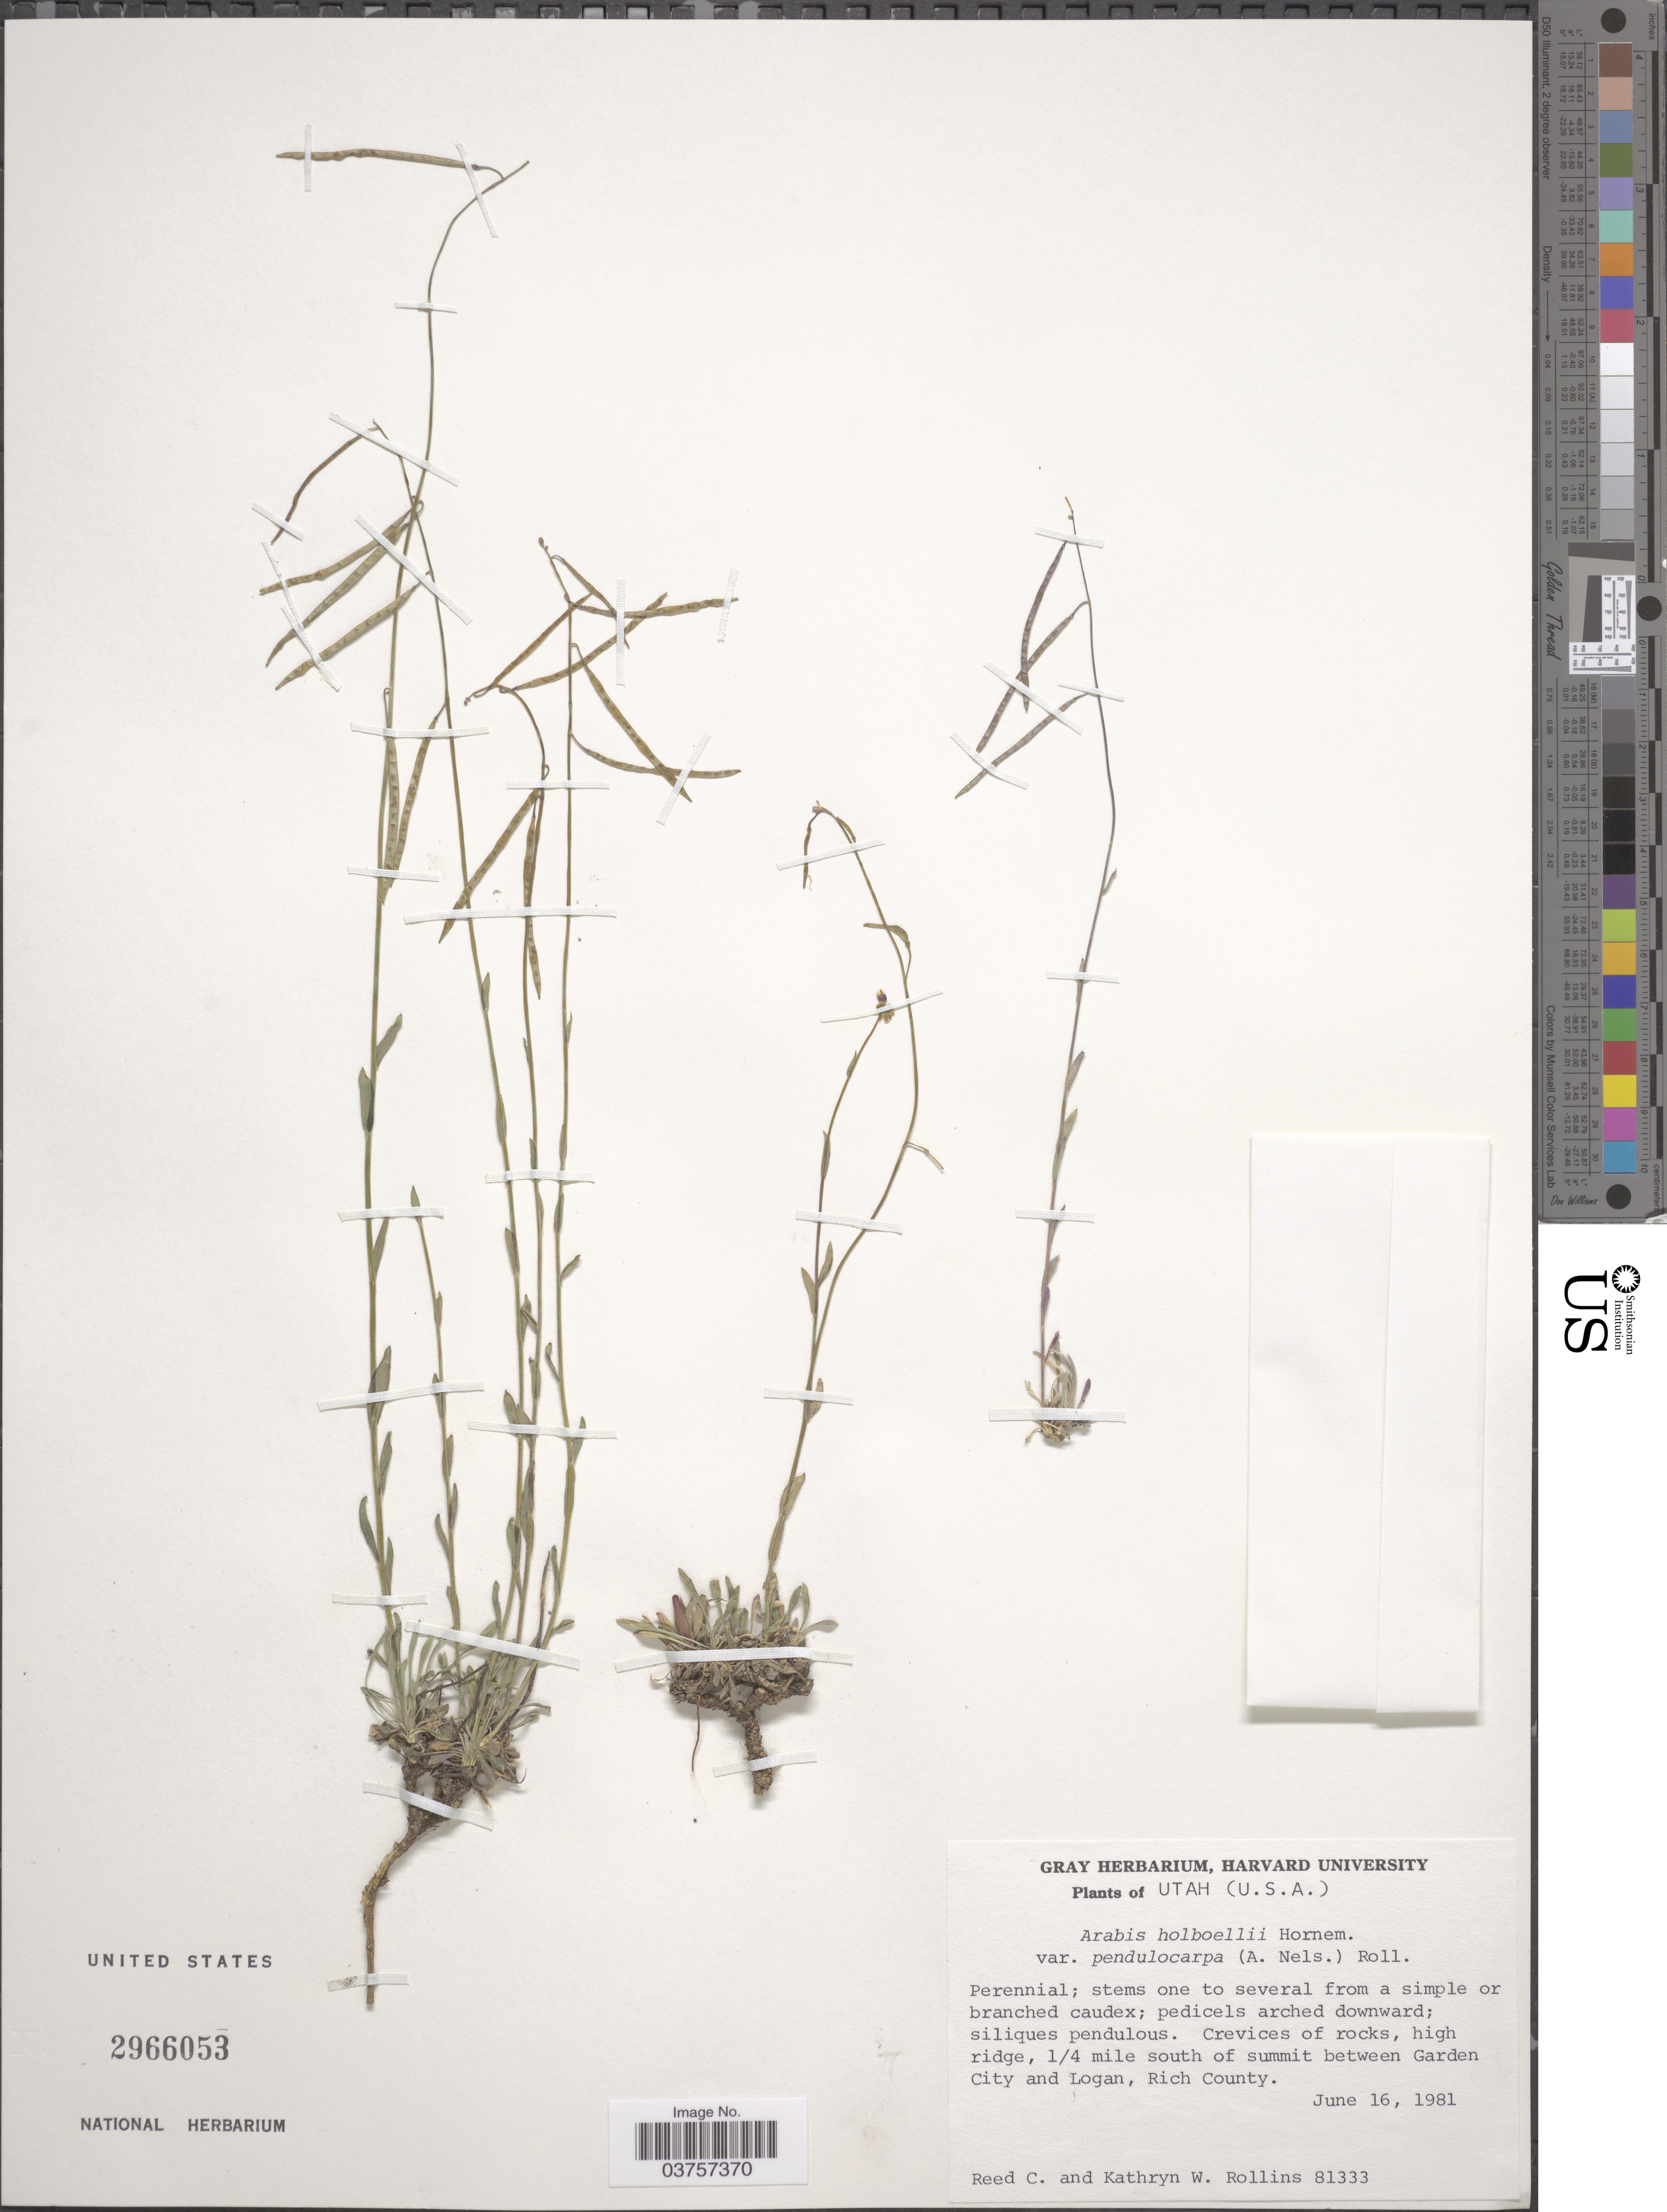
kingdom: Plantae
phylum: Tracheophyta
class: Magnoliopsida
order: Brassicales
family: Brassicaceae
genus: Arabis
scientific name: Arabis holboellii var. pendulocarpa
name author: (A. Nelson) Rollins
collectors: R. C. Rollins & K. W. Rollins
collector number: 81333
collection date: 1981-06-16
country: United States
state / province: Utah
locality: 1/4 mile south of summit between Garden City and Logan, Rich County.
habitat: crevices of rocks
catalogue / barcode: US 2966053